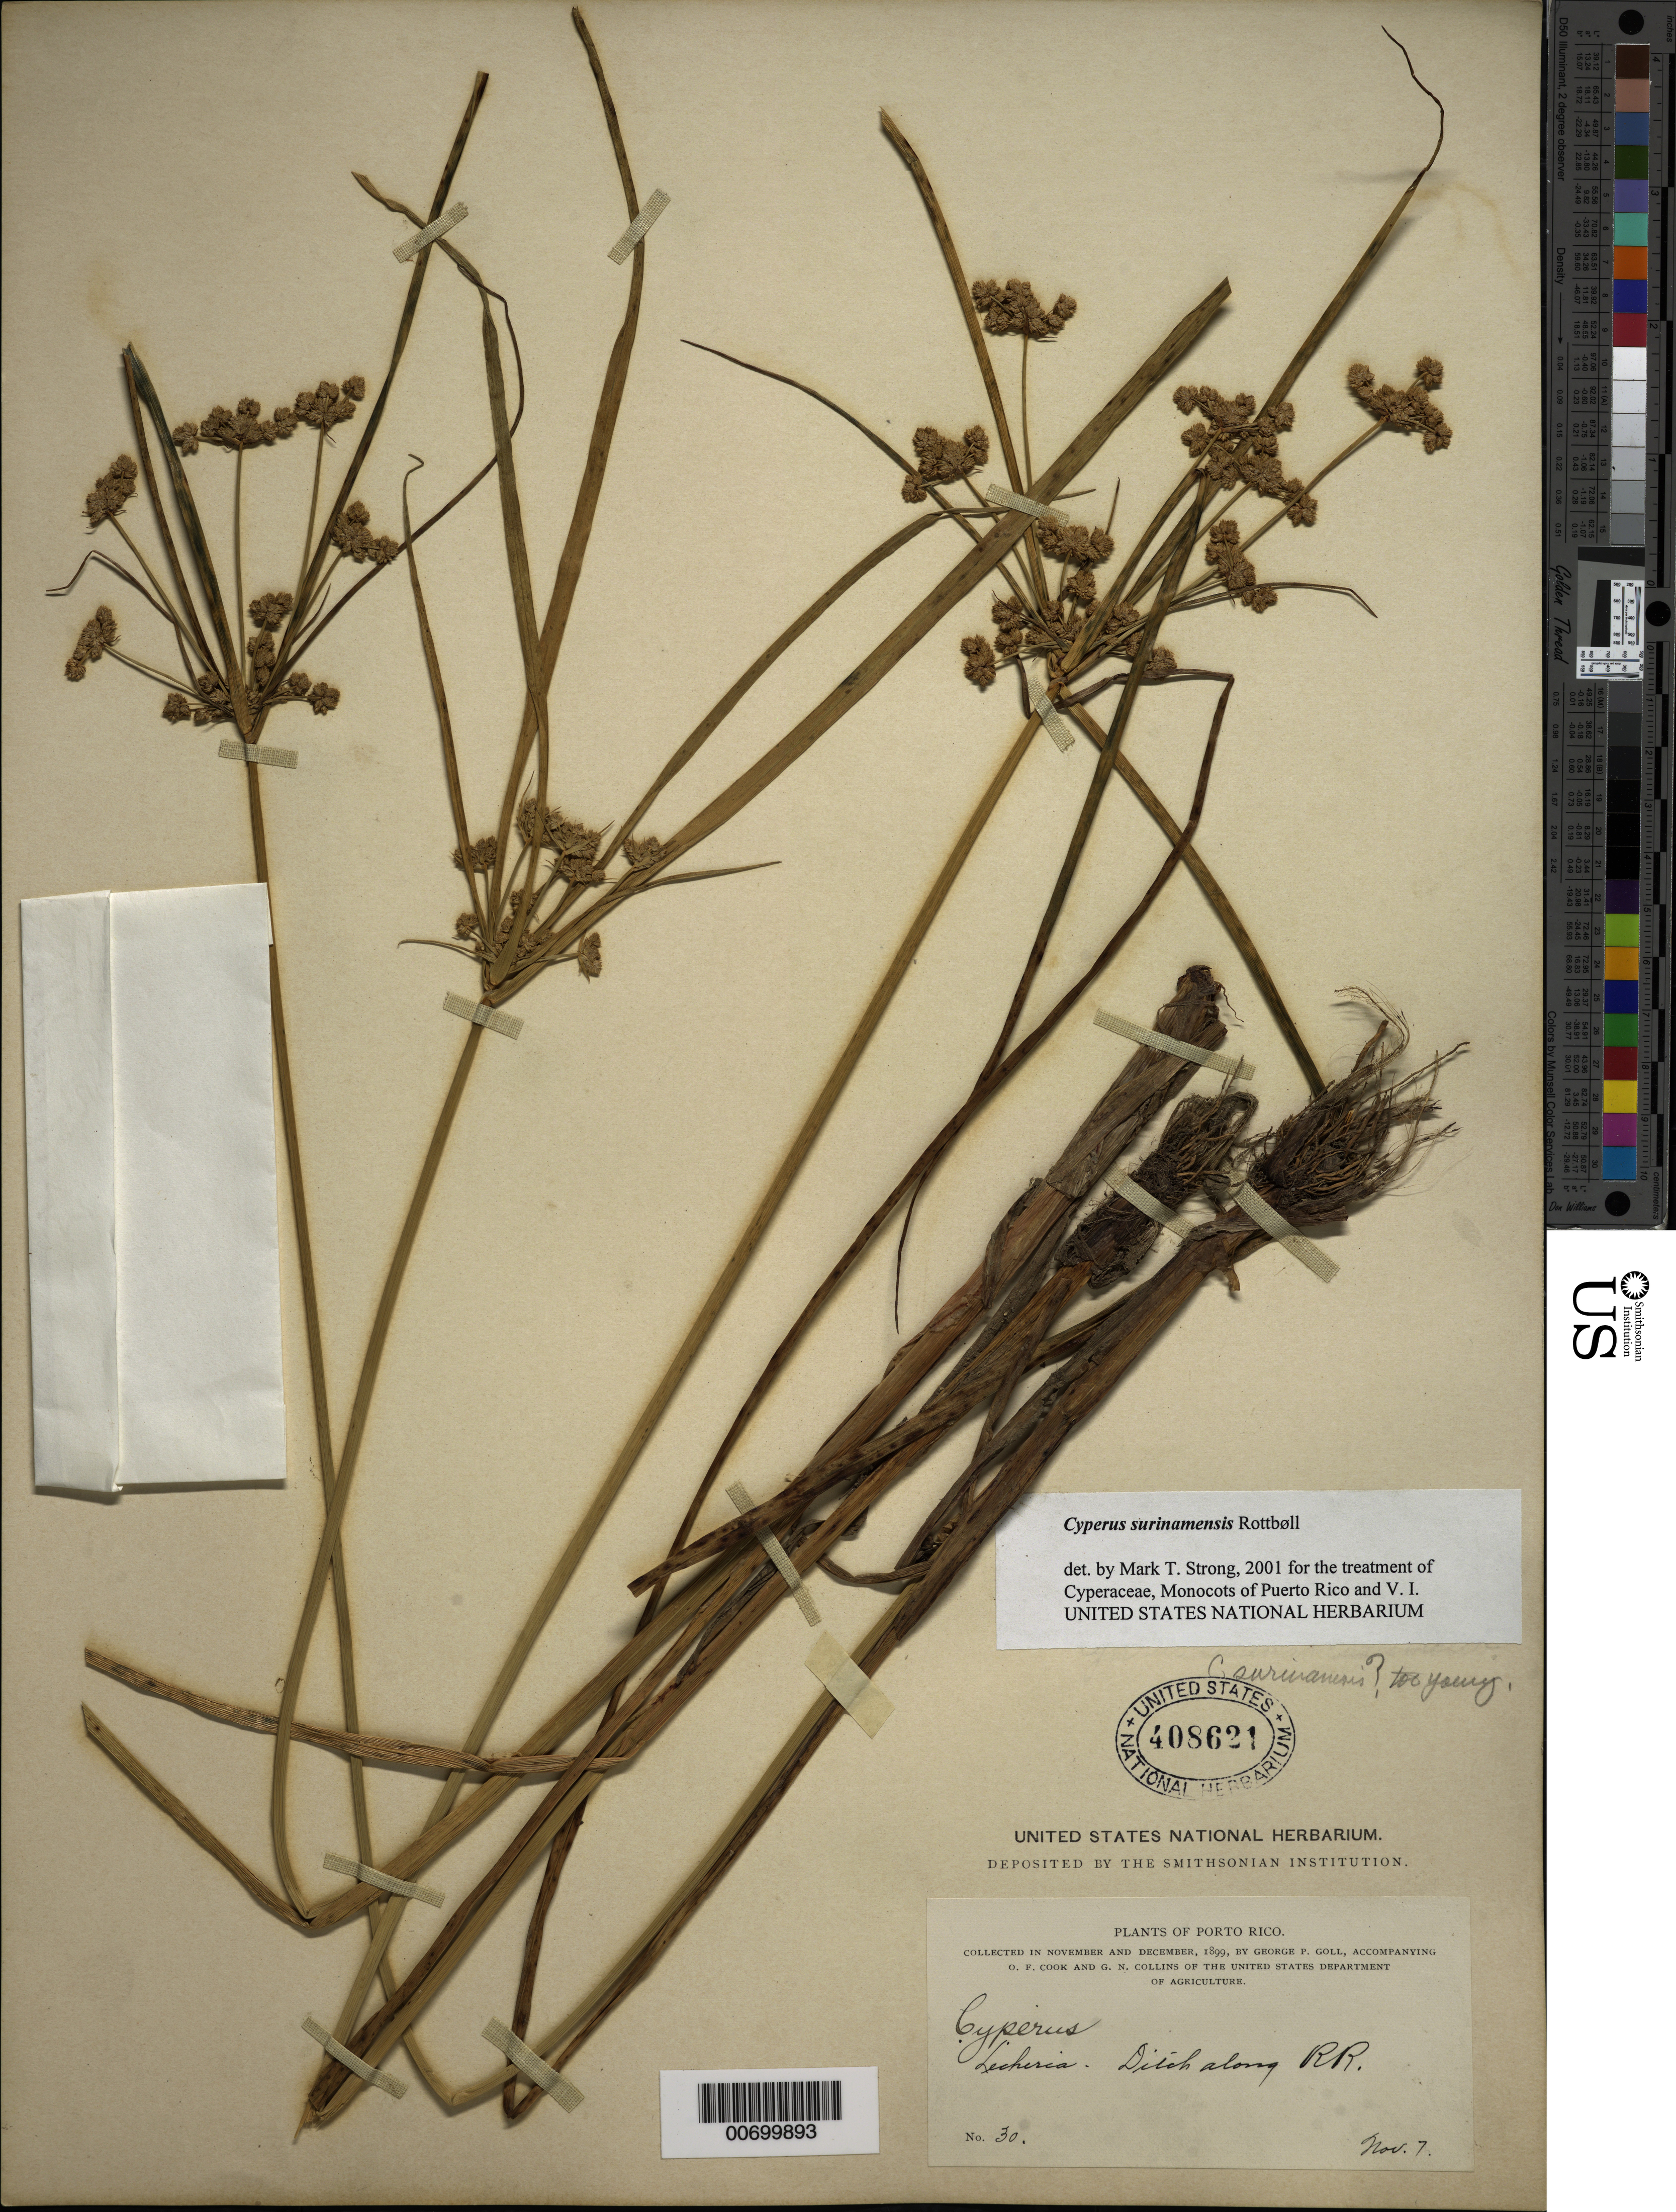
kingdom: Plantae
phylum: Tracheophyta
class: Liliopsida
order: Poales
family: Cyperaceae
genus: Cyperus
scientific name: Cyperus surinamensis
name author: Rottb.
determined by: Strong, M. T., (US), Smithsonian Institution - National Museum of Natural History (UNITED STATES)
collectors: G. Goll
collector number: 30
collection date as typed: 07 Nov 1899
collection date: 1899-11-07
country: Puerto Rico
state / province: San Juan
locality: Lecheria.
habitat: Ditch along RR.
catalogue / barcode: US 408621